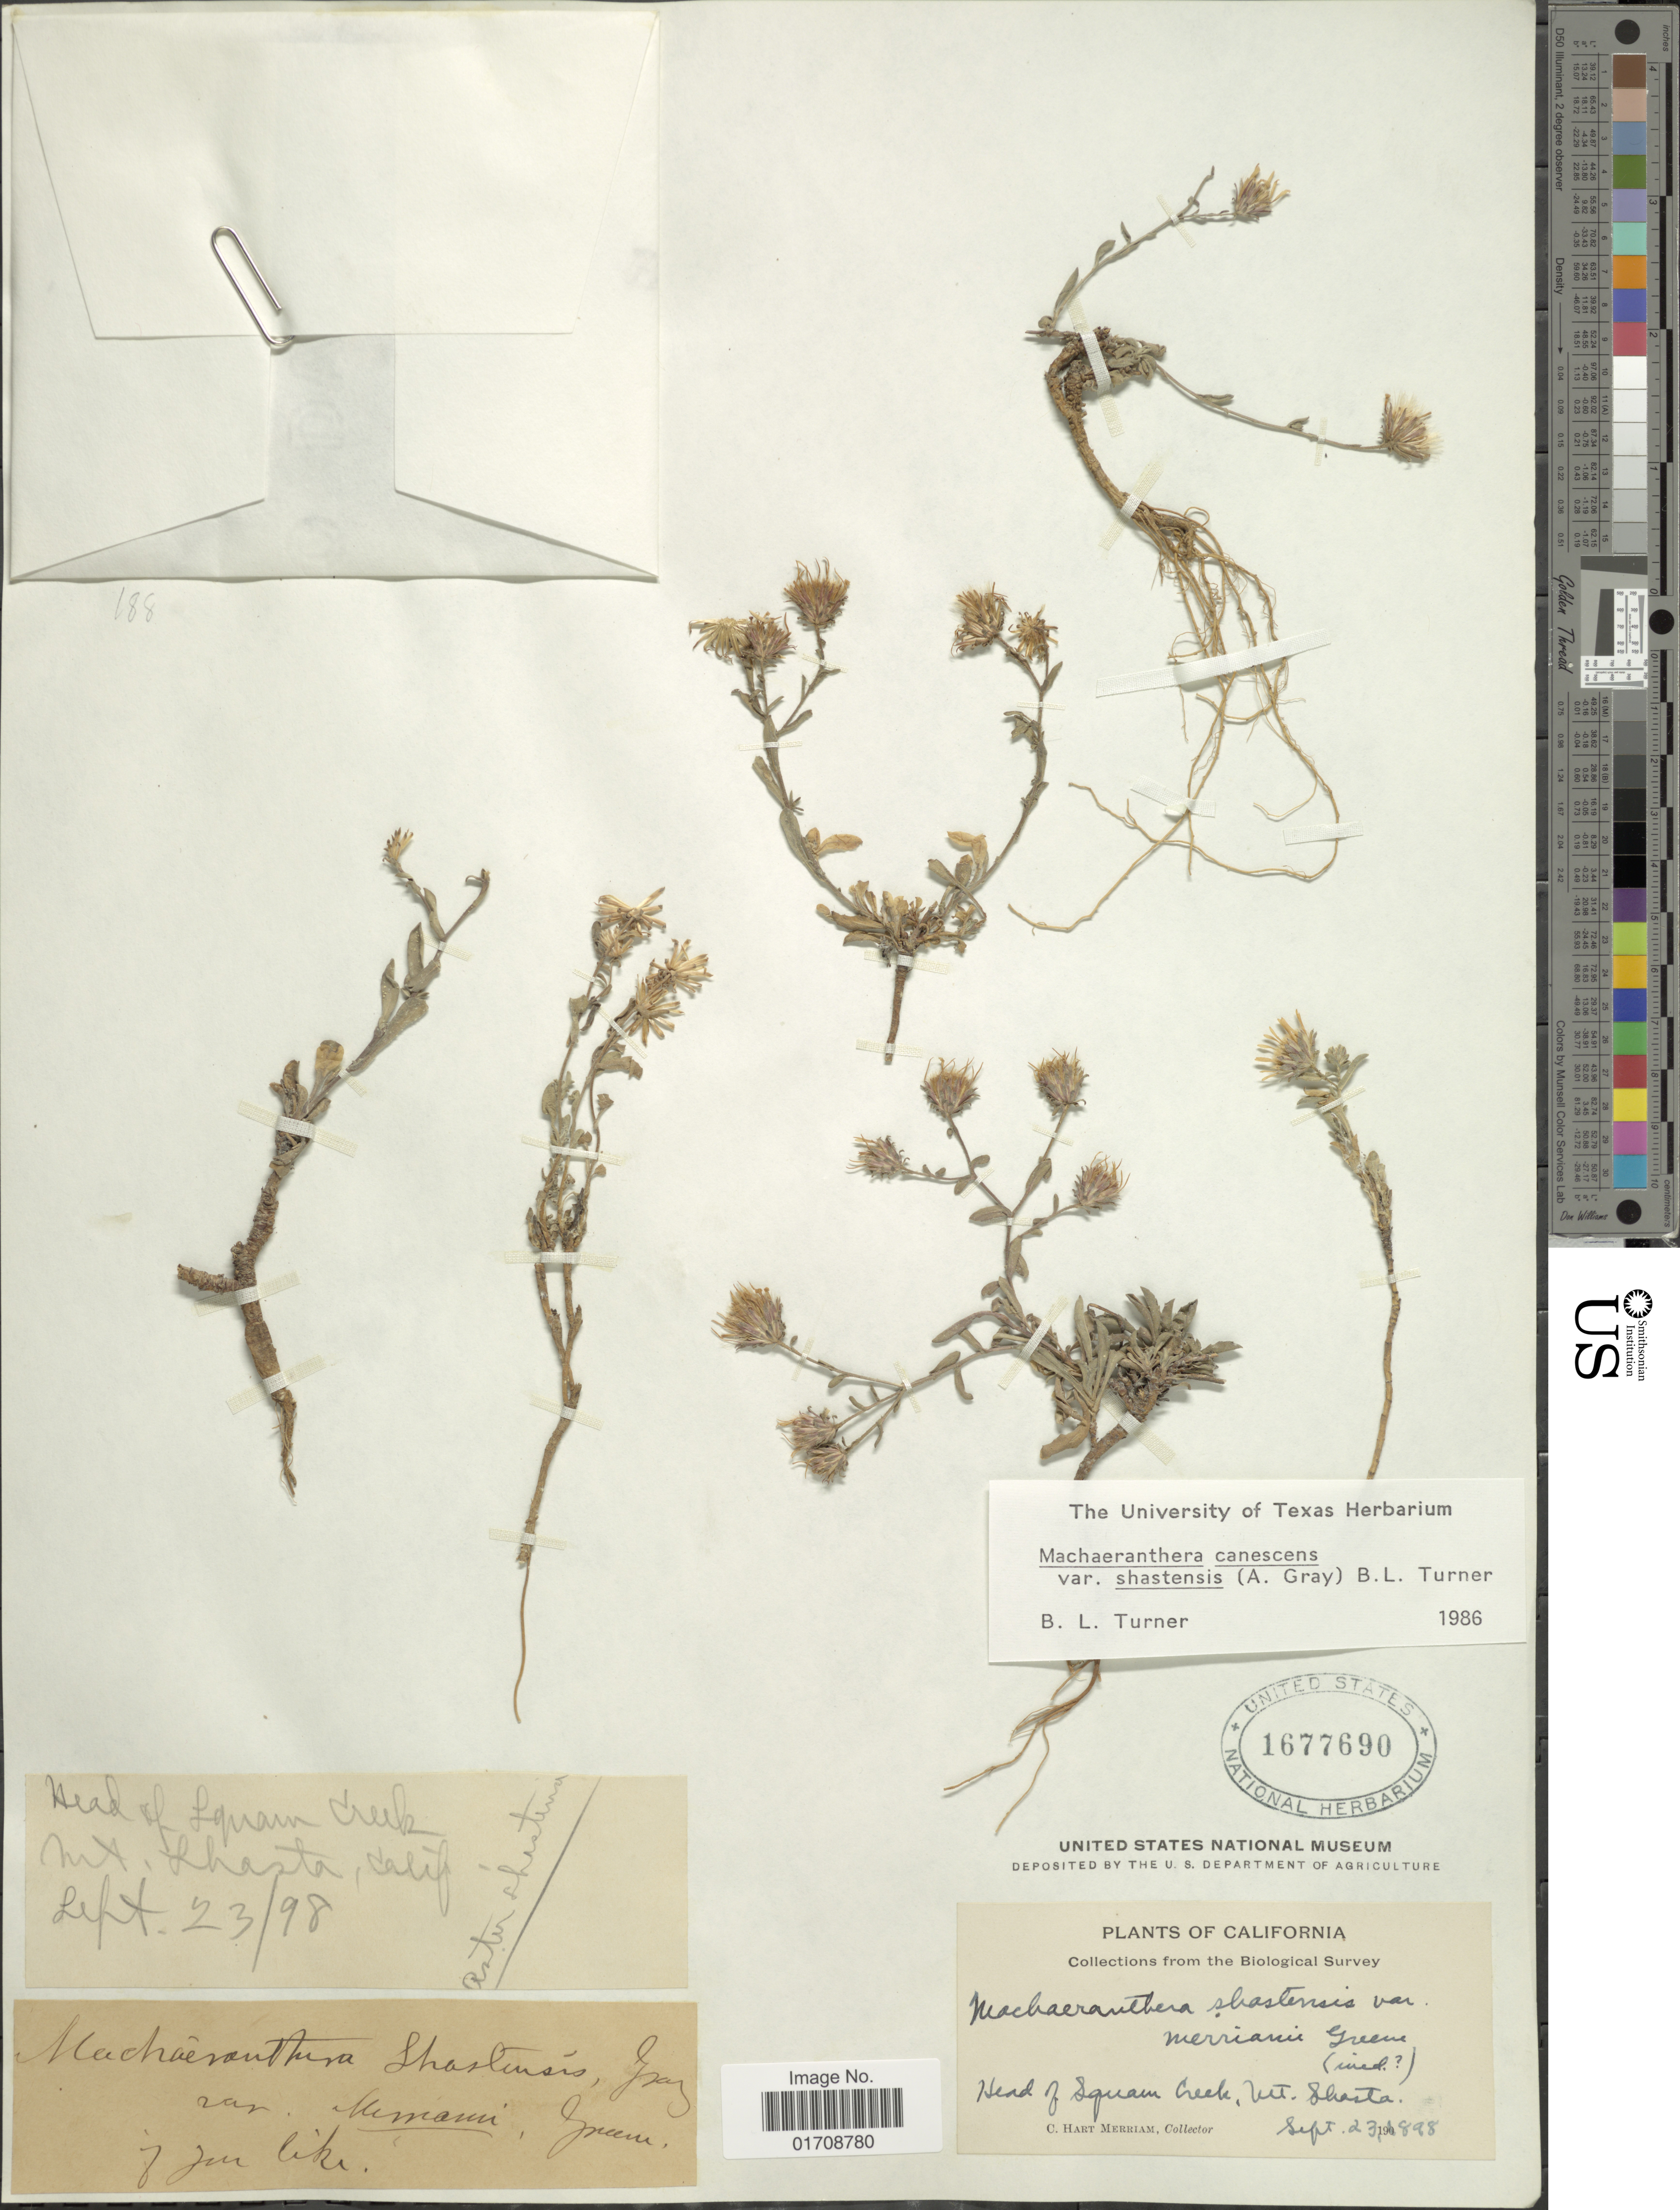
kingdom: Plantae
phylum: Tracheophyta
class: Magnoliopsida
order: Asterales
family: Asteraceae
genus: Machaeranthera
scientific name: Machaeranthera canescens var. shastensis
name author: (A. Gray) B.L. Turner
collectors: C. Merriam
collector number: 188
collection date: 1898-09-23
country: United States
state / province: California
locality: Head of Squam Creek, Mt. Shasta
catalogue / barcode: US 1677690